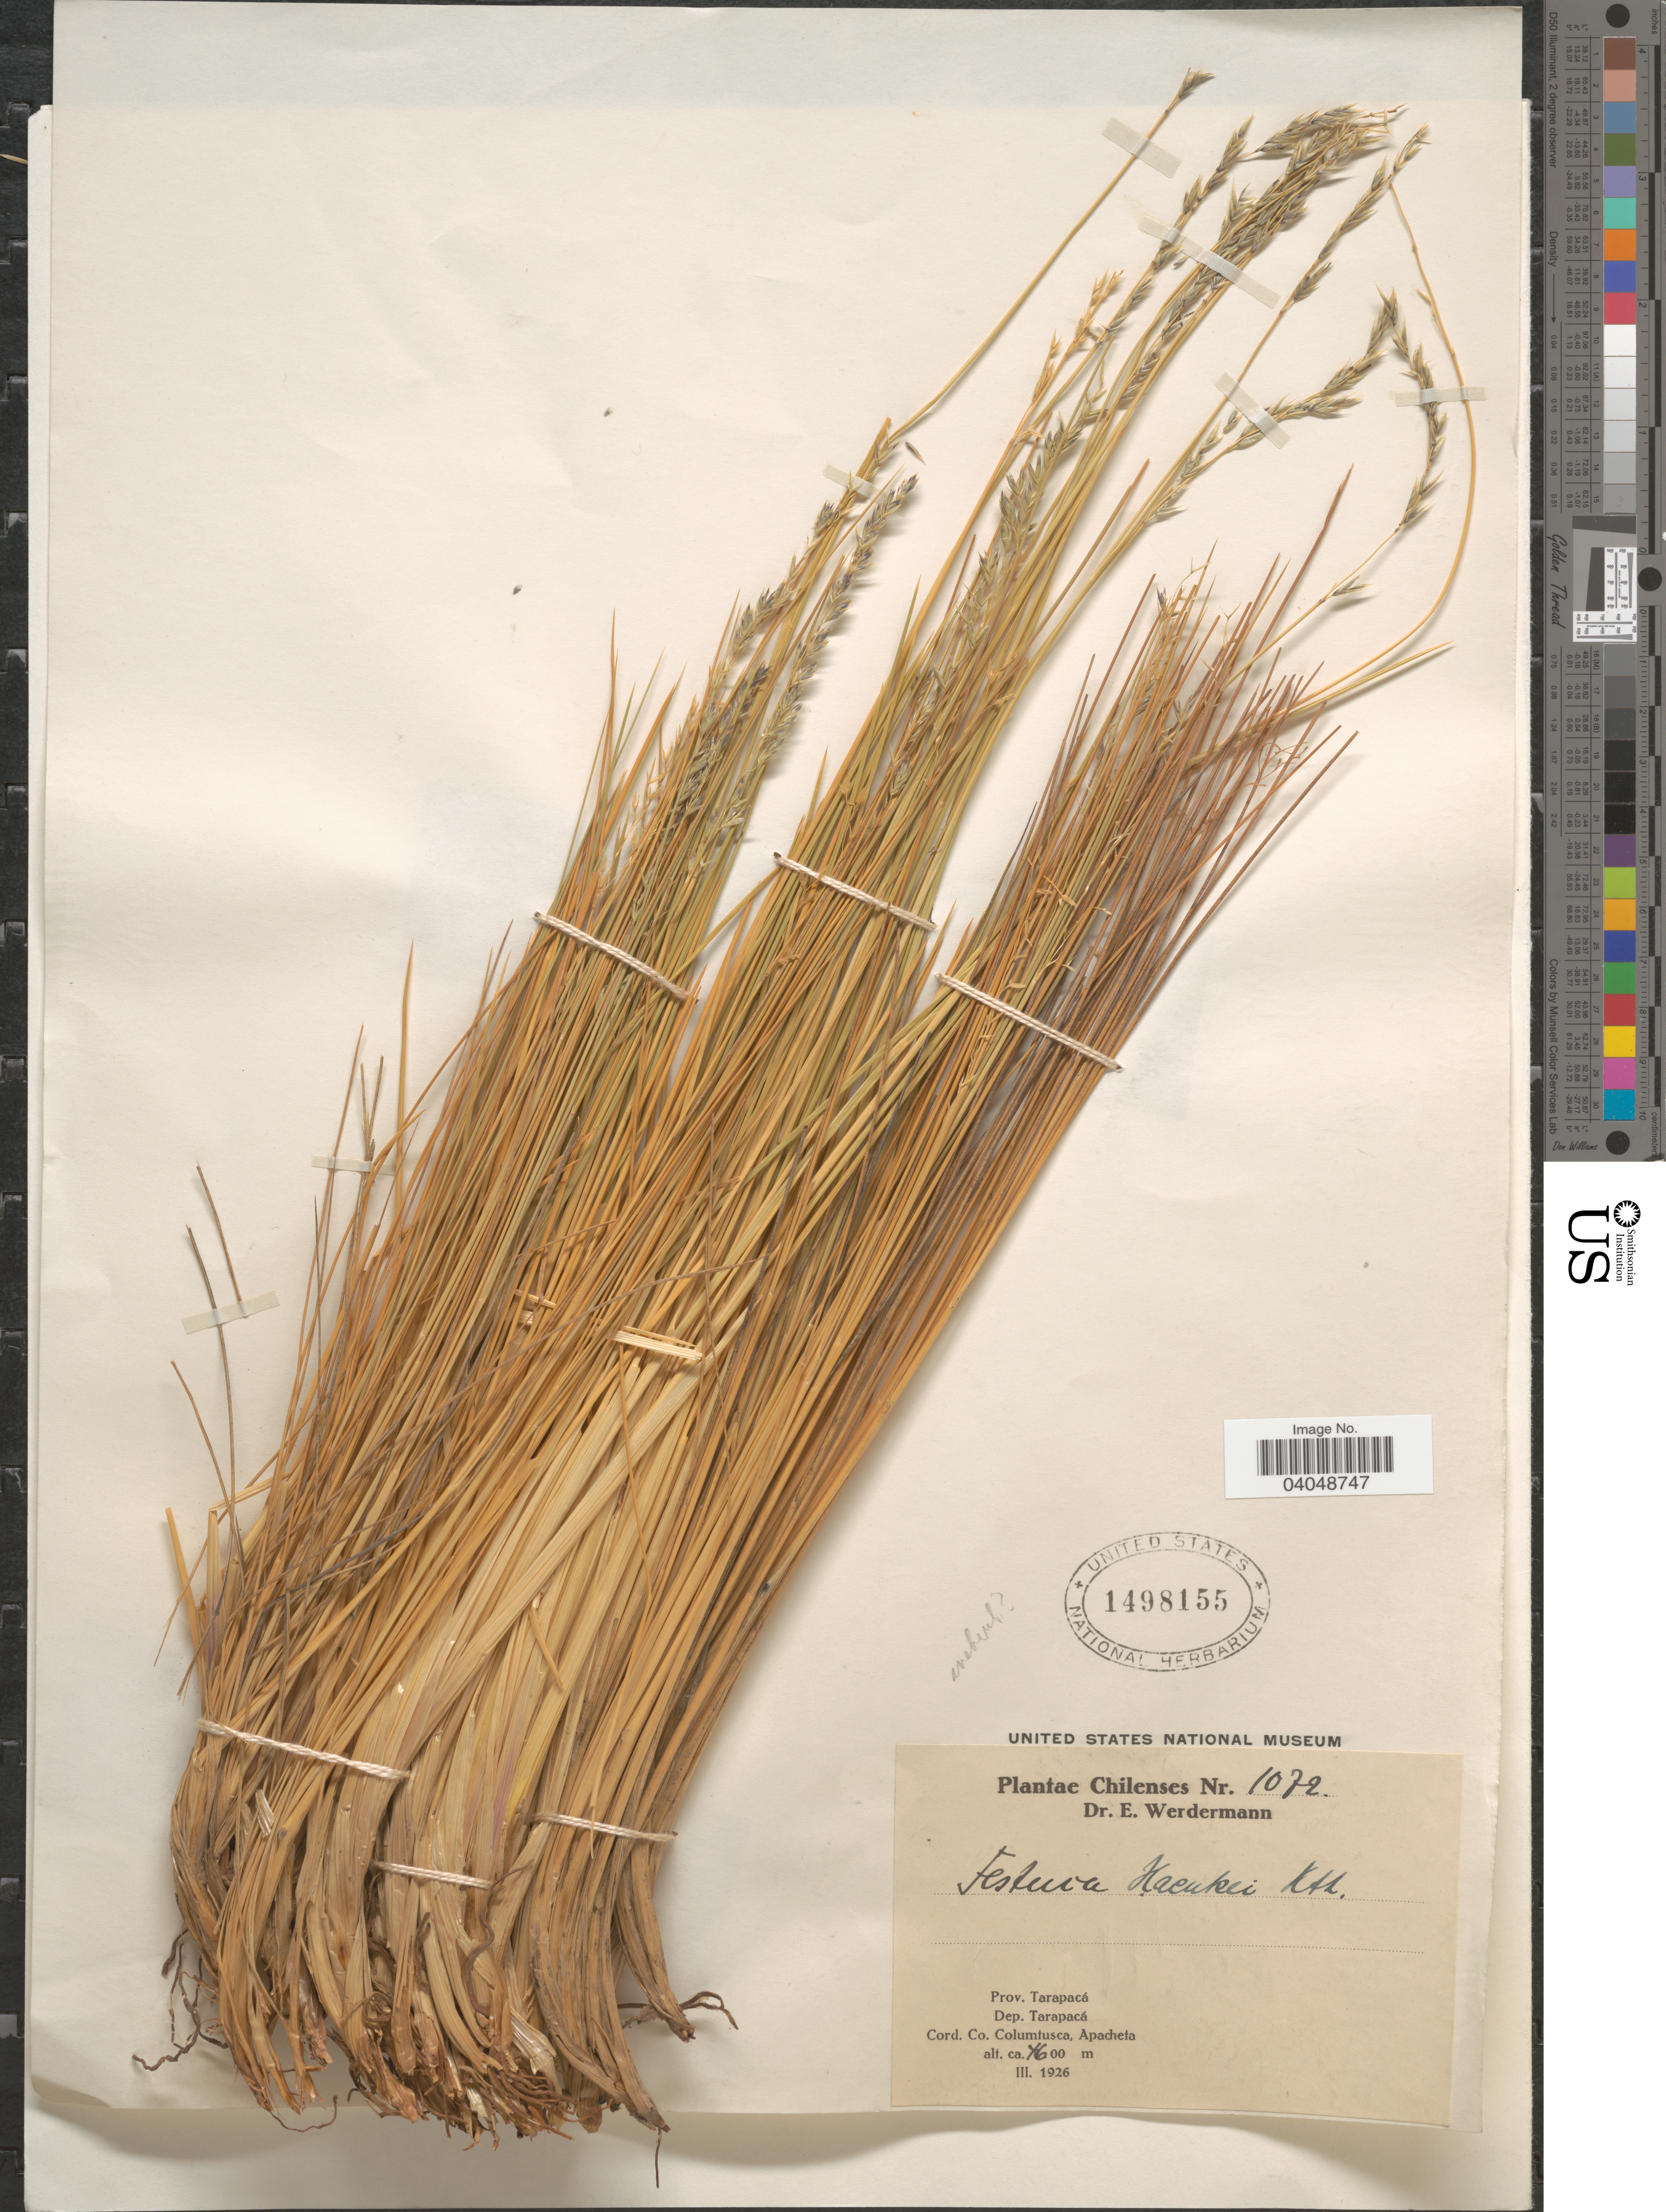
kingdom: Plantae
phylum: Tracheophyta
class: Liliopsida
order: Poales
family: Poaceae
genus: Festuca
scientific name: Festuca sp.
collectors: E. Werdermann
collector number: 1072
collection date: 1926-03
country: Chile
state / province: Tarapacá (I)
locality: Dep. Tarapacá. Cord. Co. Columtusca, Apacheta.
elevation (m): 4600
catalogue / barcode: US 1498155